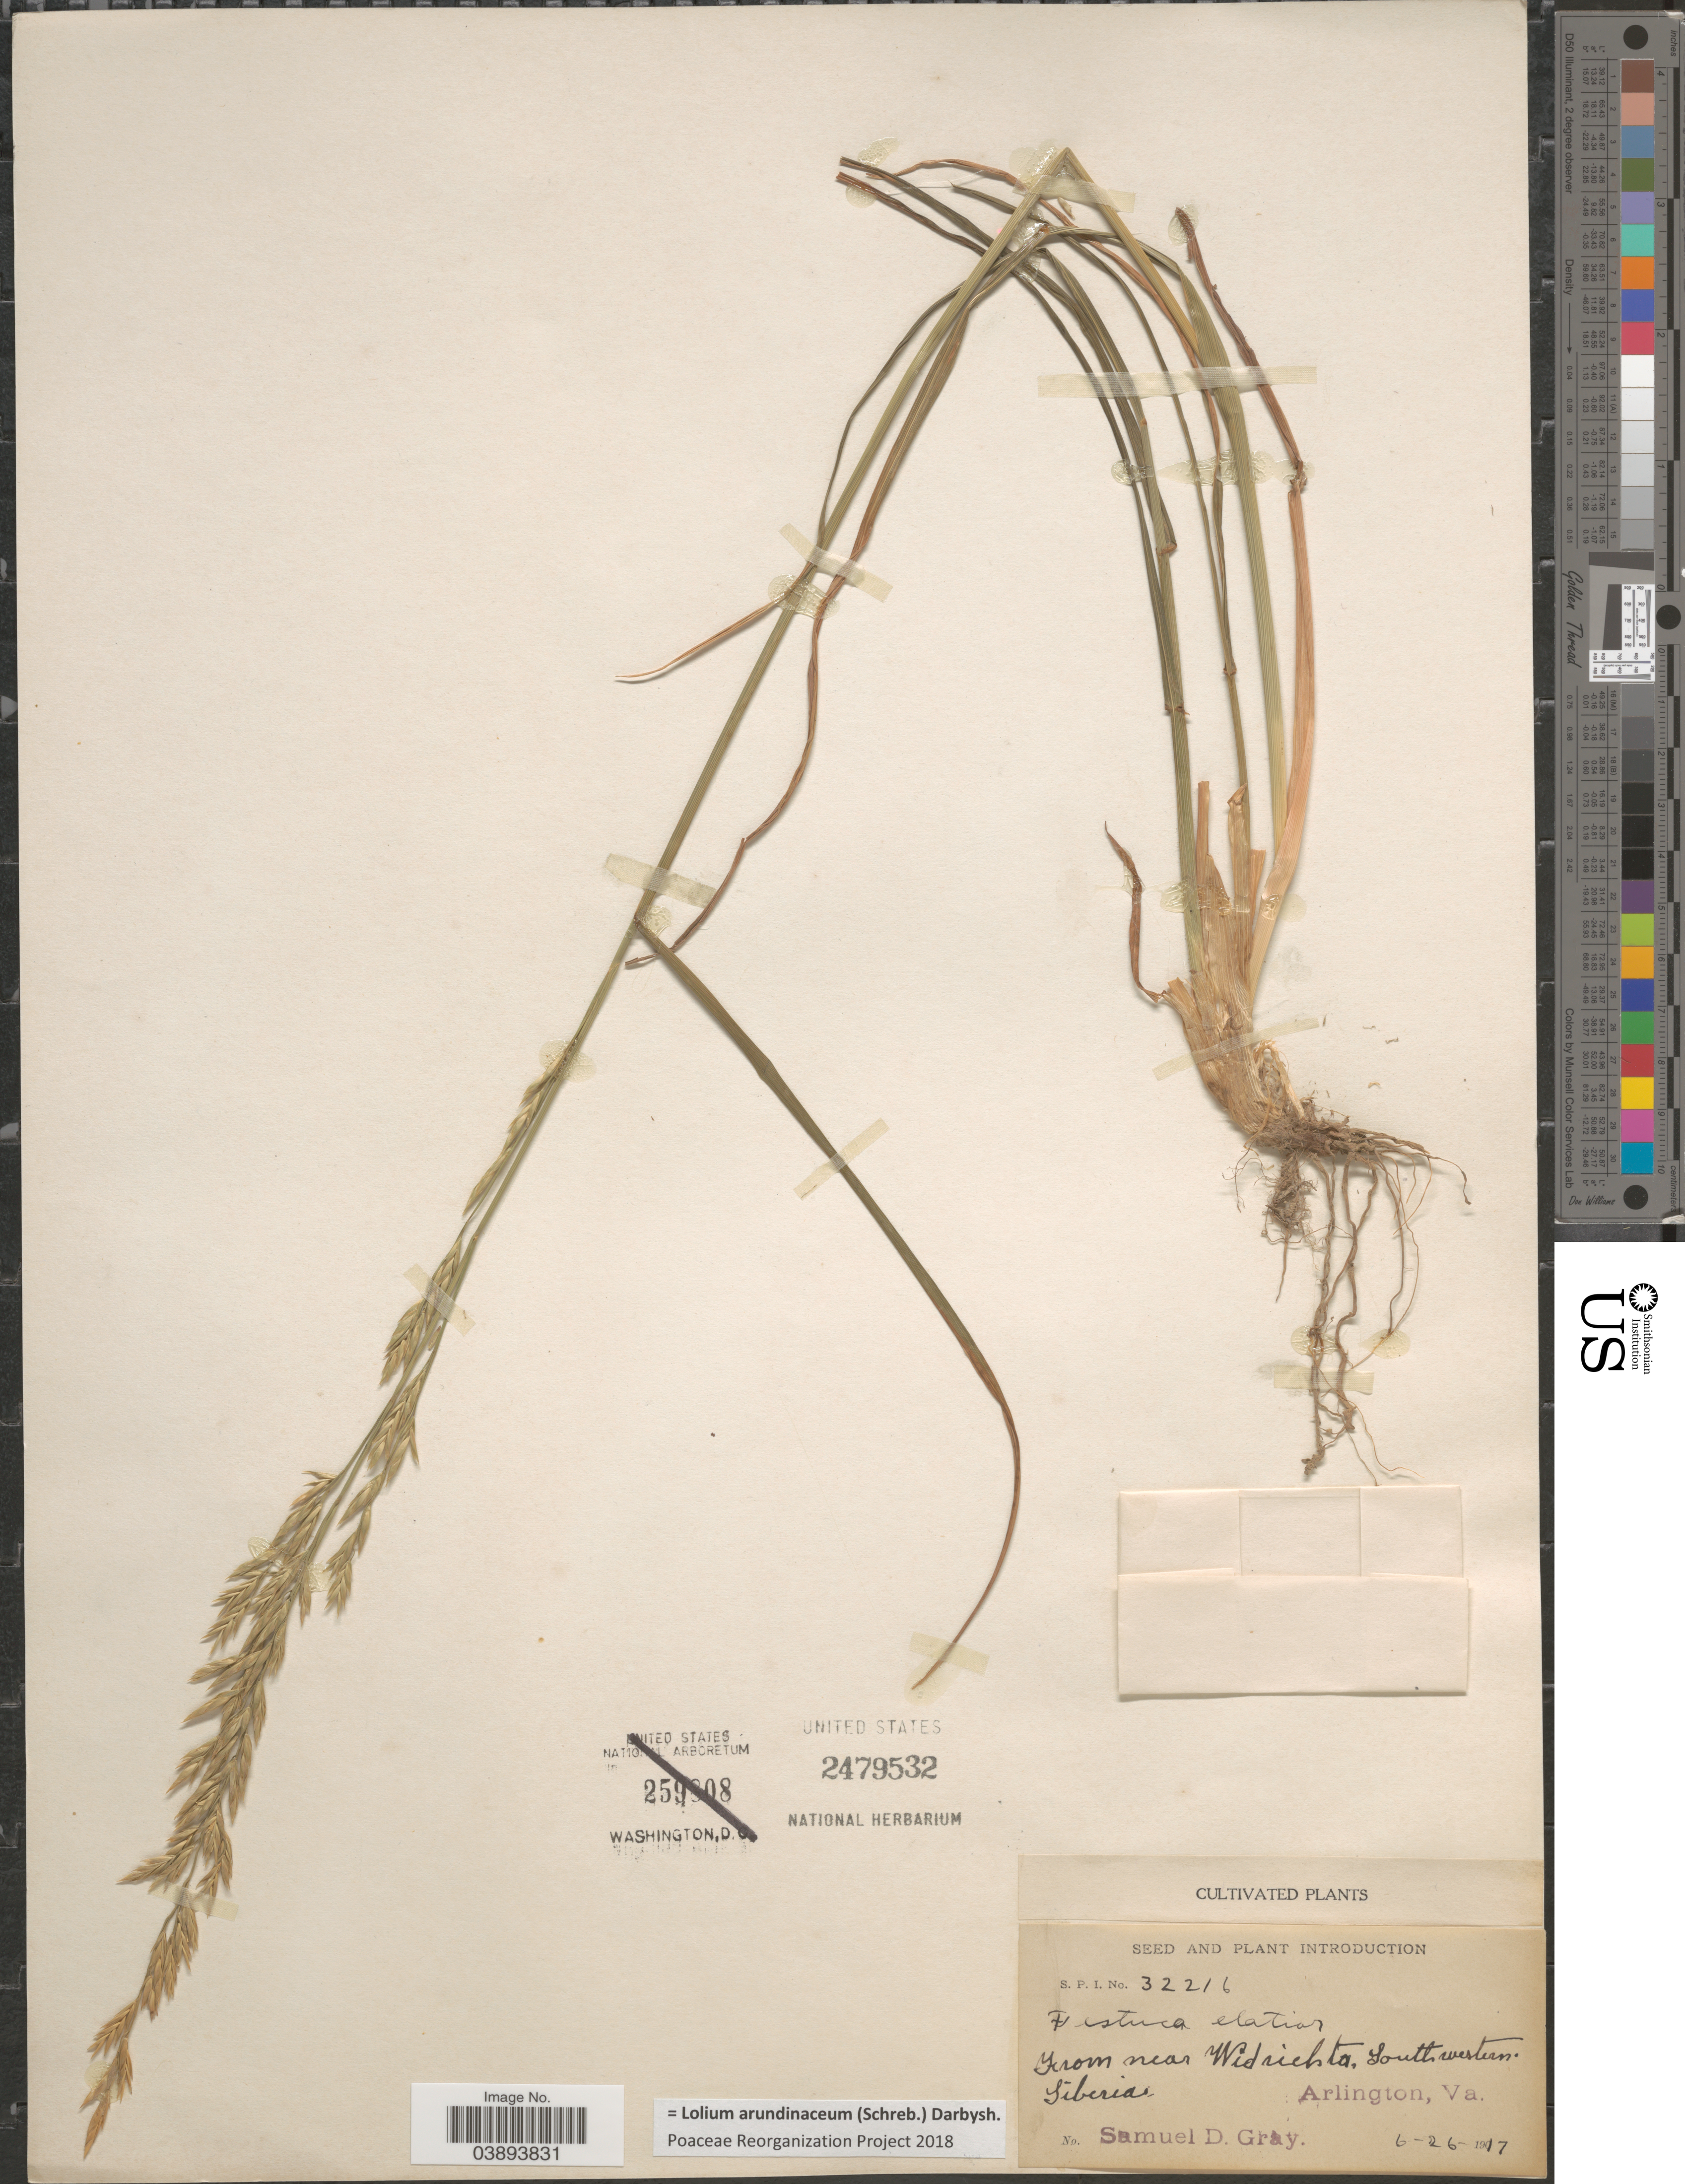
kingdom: Plantae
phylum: Tracheophyta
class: Liliopsida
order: Poales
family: Poaceae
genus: Lolium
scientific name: Lolium arundinaceum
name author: (Schreb.) Darbysh.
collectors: S. D. Gray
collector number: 32216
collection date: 1917-06-26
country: United States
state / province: Virginia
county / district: Arlington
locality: Arlington.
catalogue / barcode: US 2479532